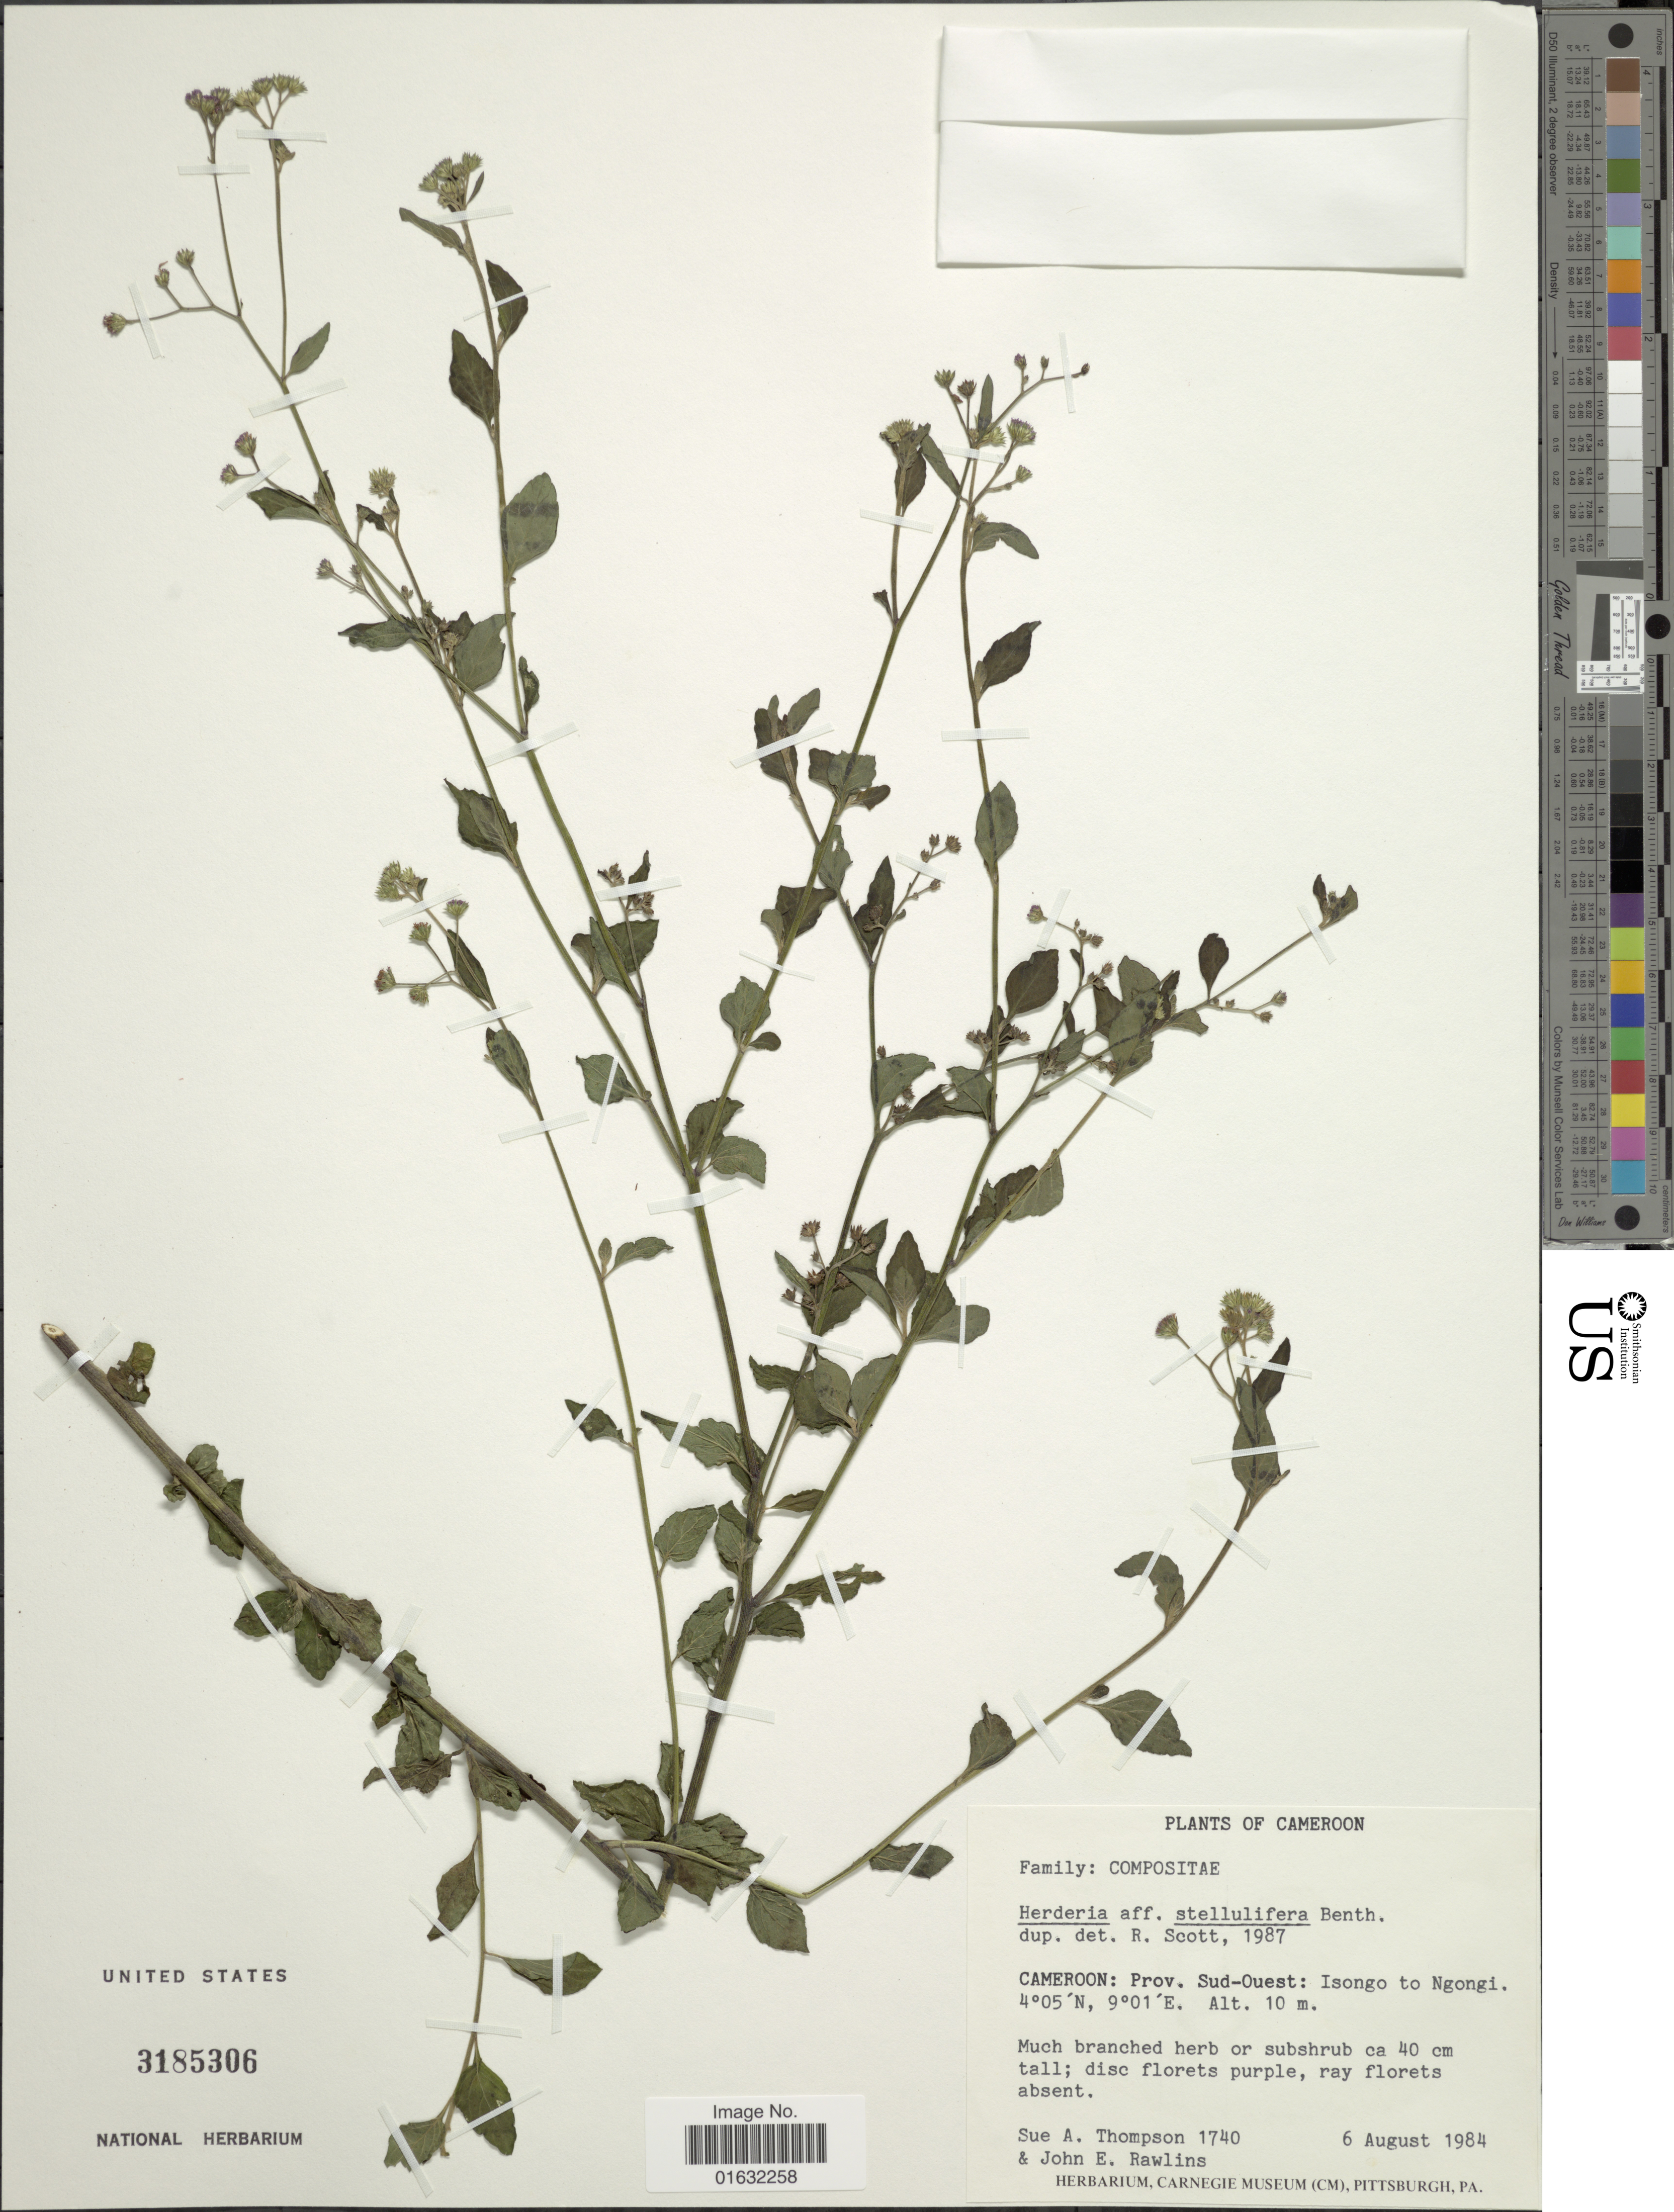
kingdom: Plantae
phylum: Tracheophyta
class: Magnoliopsida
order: Asterales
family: Asteraceae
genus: Cyanthillium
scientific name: Cyanthillium stelluliferum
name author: (Benth.) H. Rob.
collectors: S. A. Thompson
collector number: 1740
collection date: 1984-08-06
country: Cameroon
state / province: Sud-Ouest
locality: Isongo to Ngongi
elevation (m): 10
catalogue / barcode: US 3185306